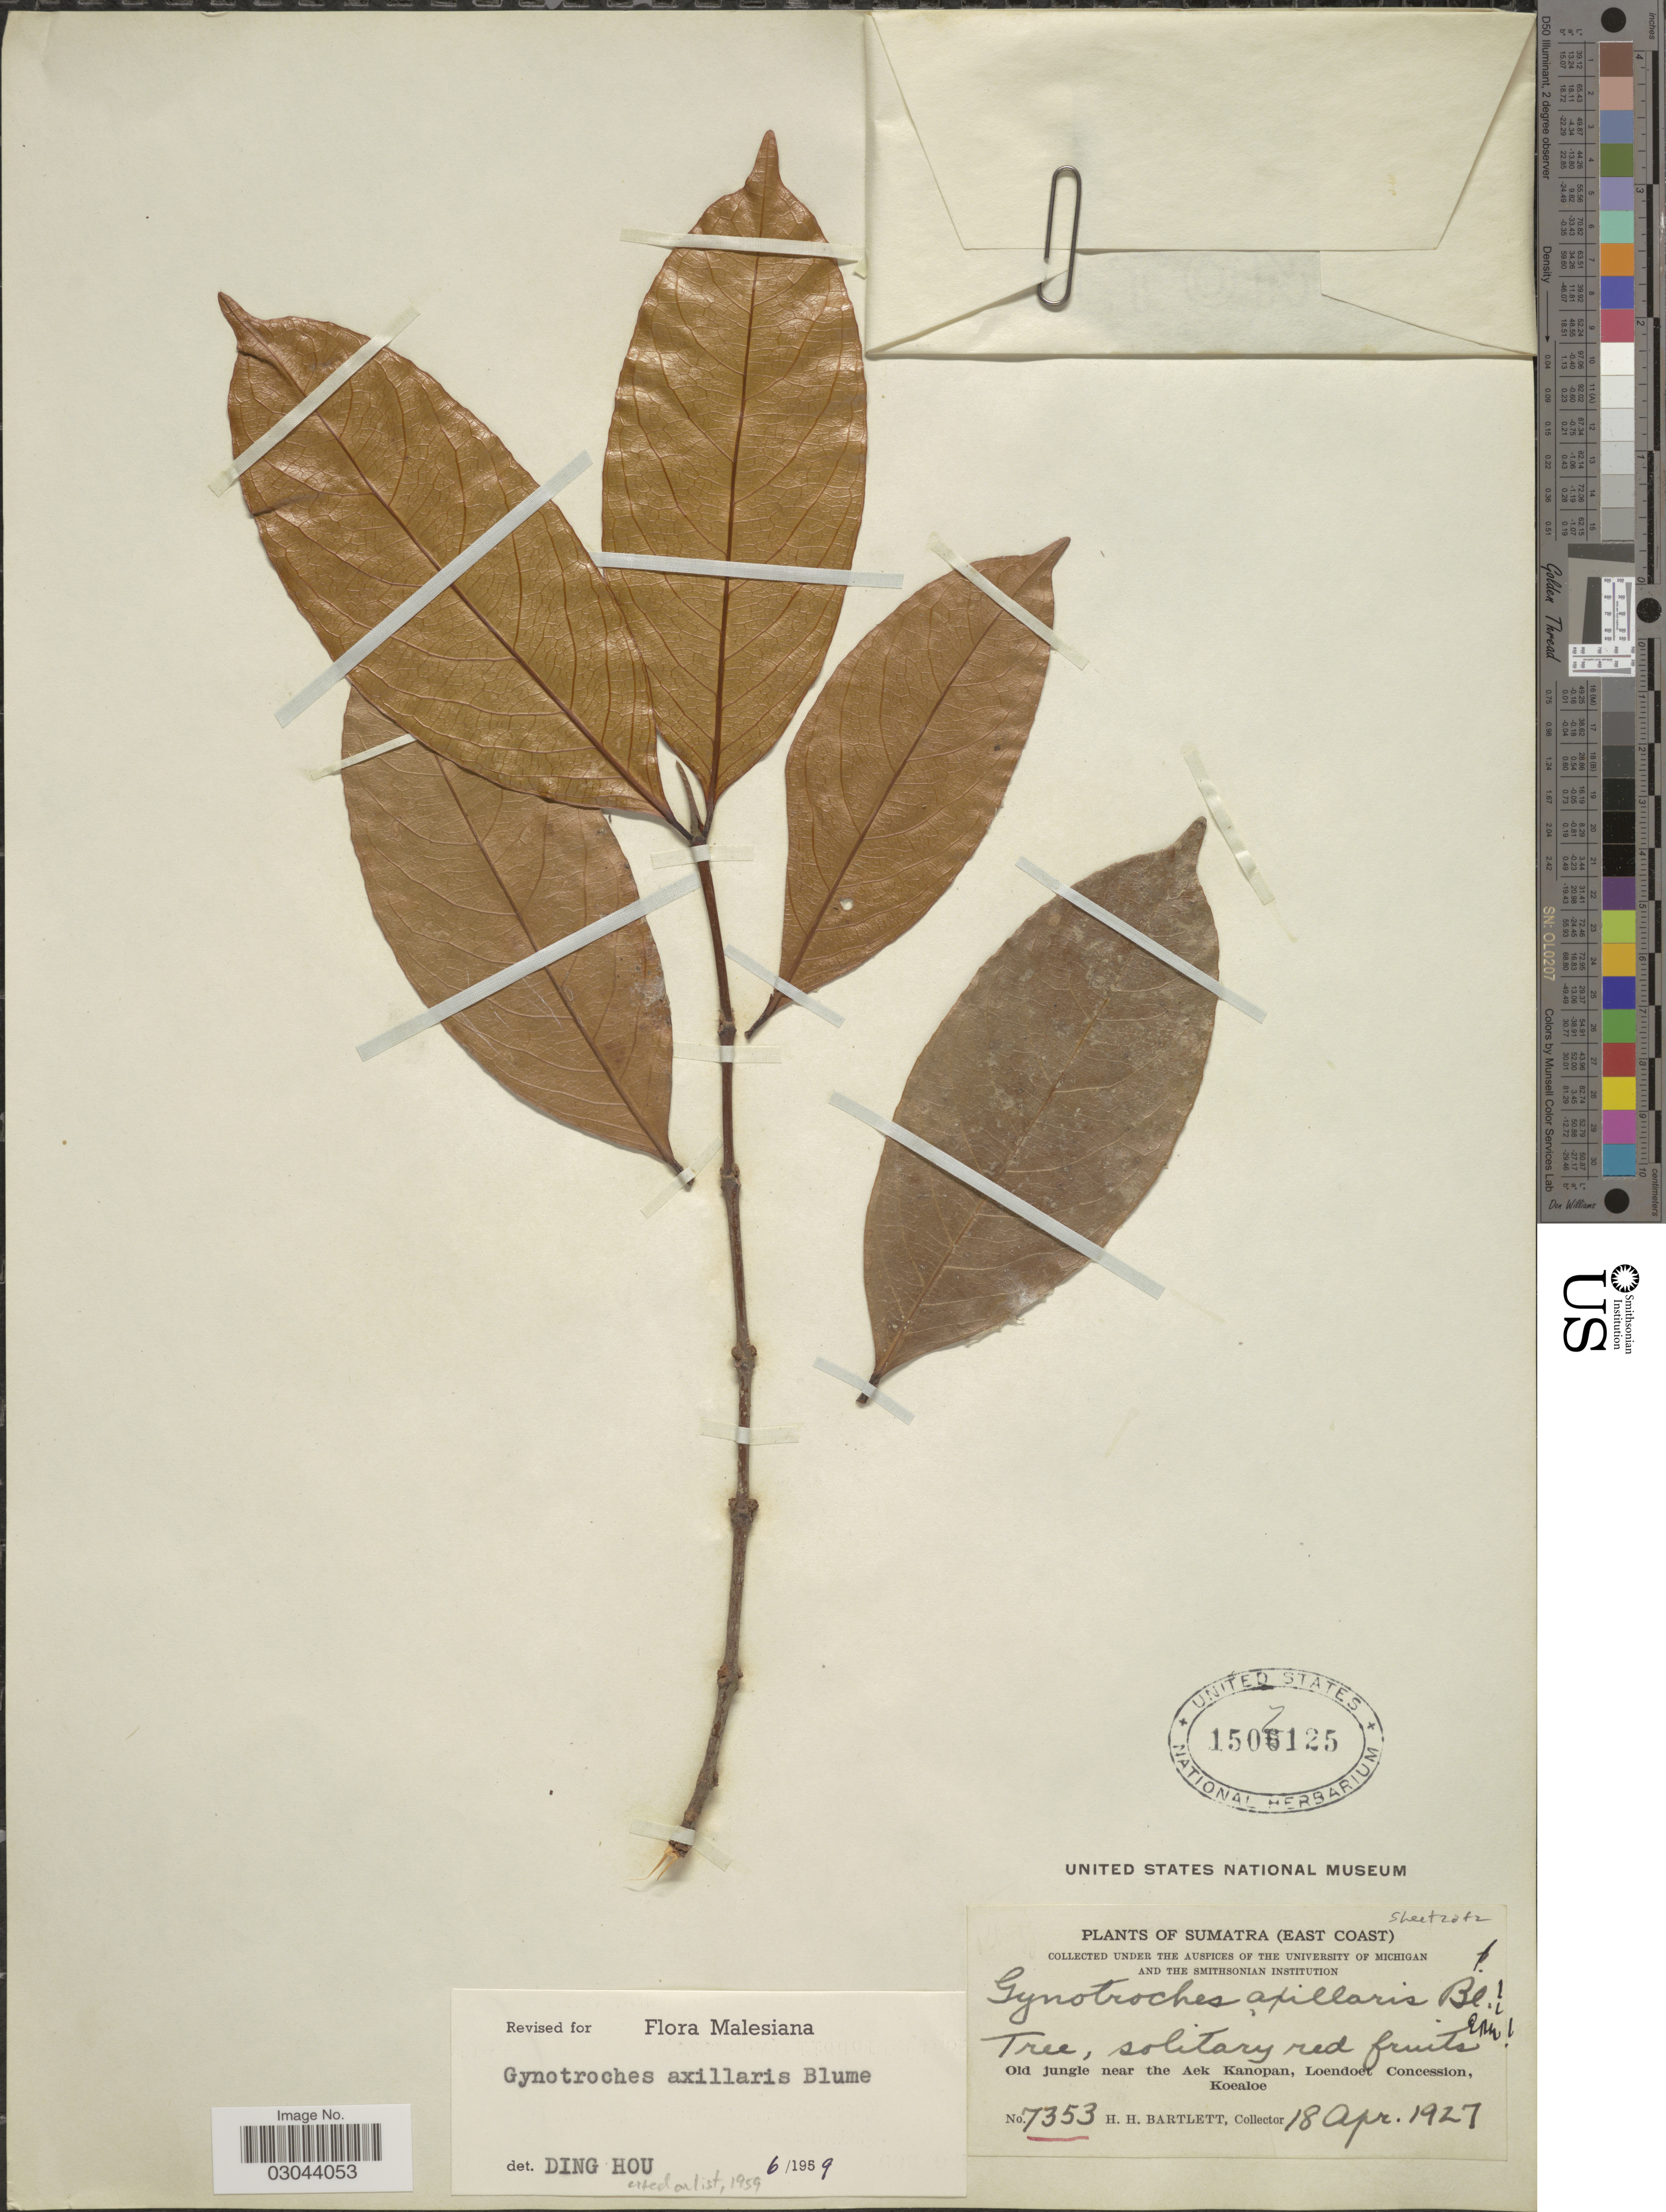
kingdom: Plantae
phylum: Tracheophyta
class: Magnoliopsida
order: Malpighiales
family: Rhizophoraceae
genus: Gynotroches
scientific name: Gynotroches axillaris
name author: Blume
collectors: H. H. Bartlett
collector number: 7353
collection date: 1927-04-18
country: Indonesia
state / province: Sumatra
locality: (East Coast). Old jungle near the Aek Kanopan, Loendoet Concession, Koealoe.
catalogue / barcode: US 1507125